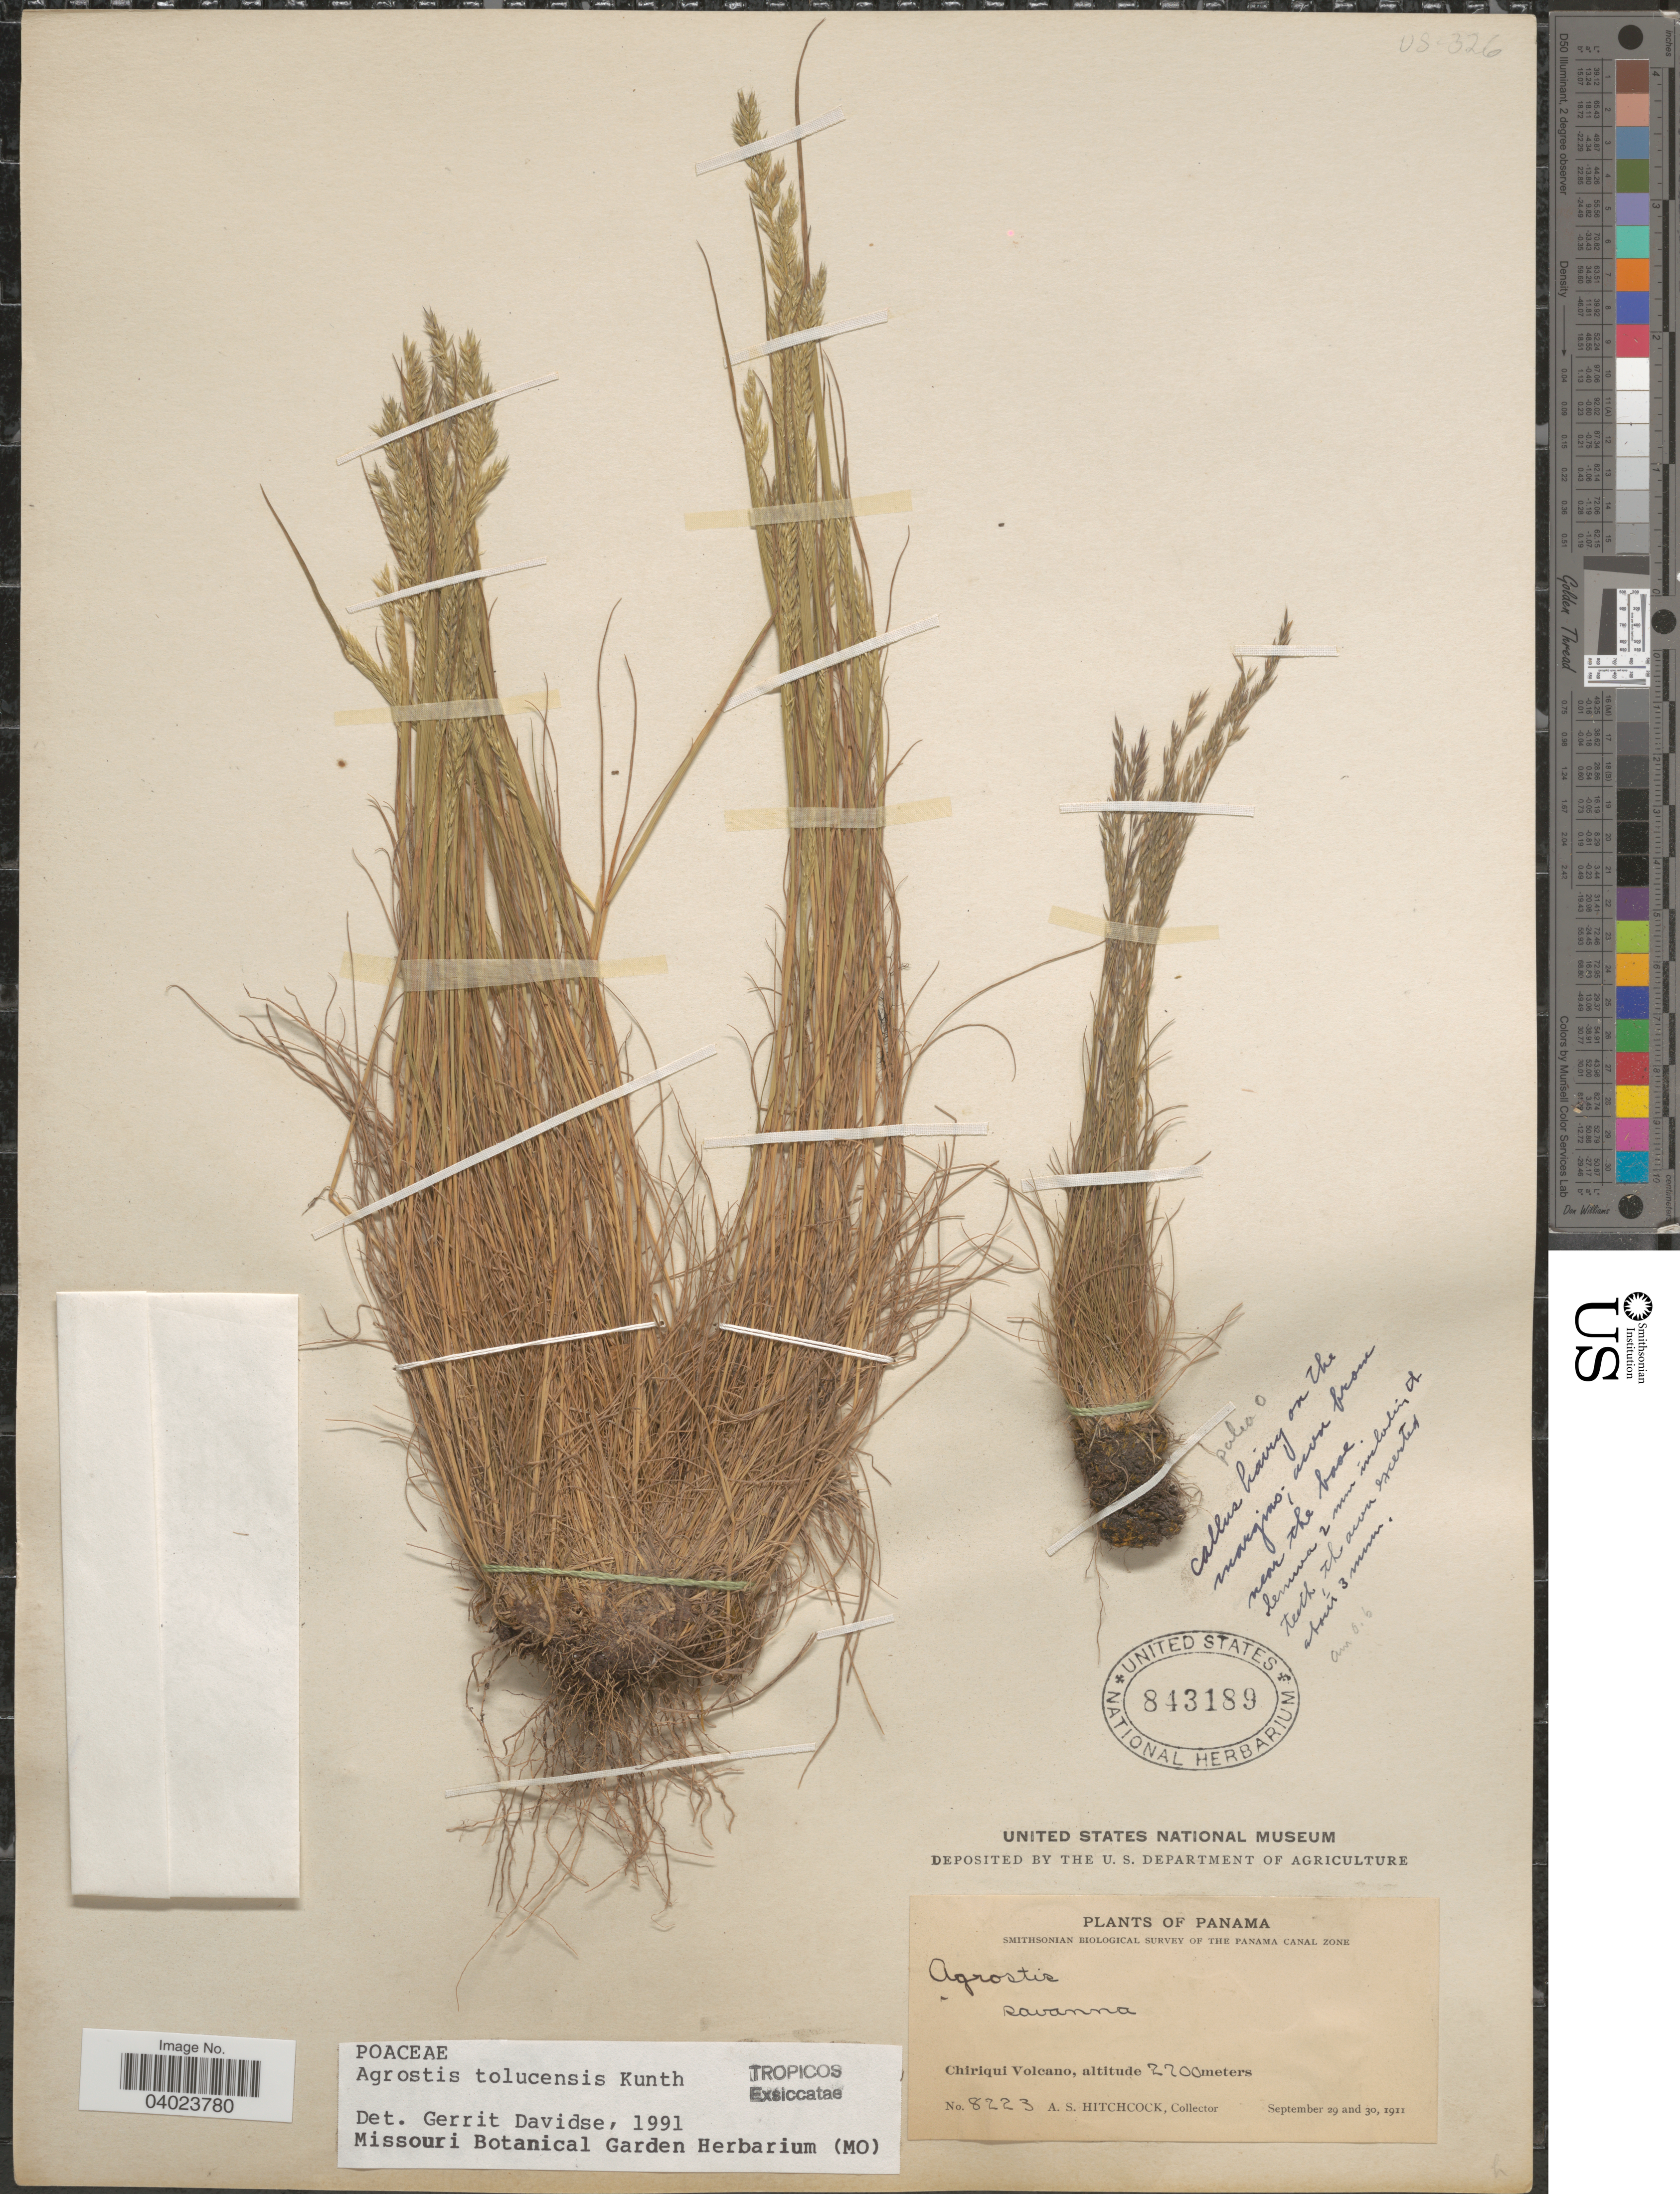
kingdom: Plantae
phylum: Tracheophyta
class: Liliopsida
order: Poales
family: Poaceae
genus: Agrostis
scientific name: Agrostis tolucensis Kunth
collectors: A. S. Hitchcock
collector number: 8223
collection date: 1911-09-29/1911-09-30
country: Panama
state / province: Chiriqui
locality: Chiriqui Volcano.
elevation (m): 2200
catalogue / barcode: US 843189